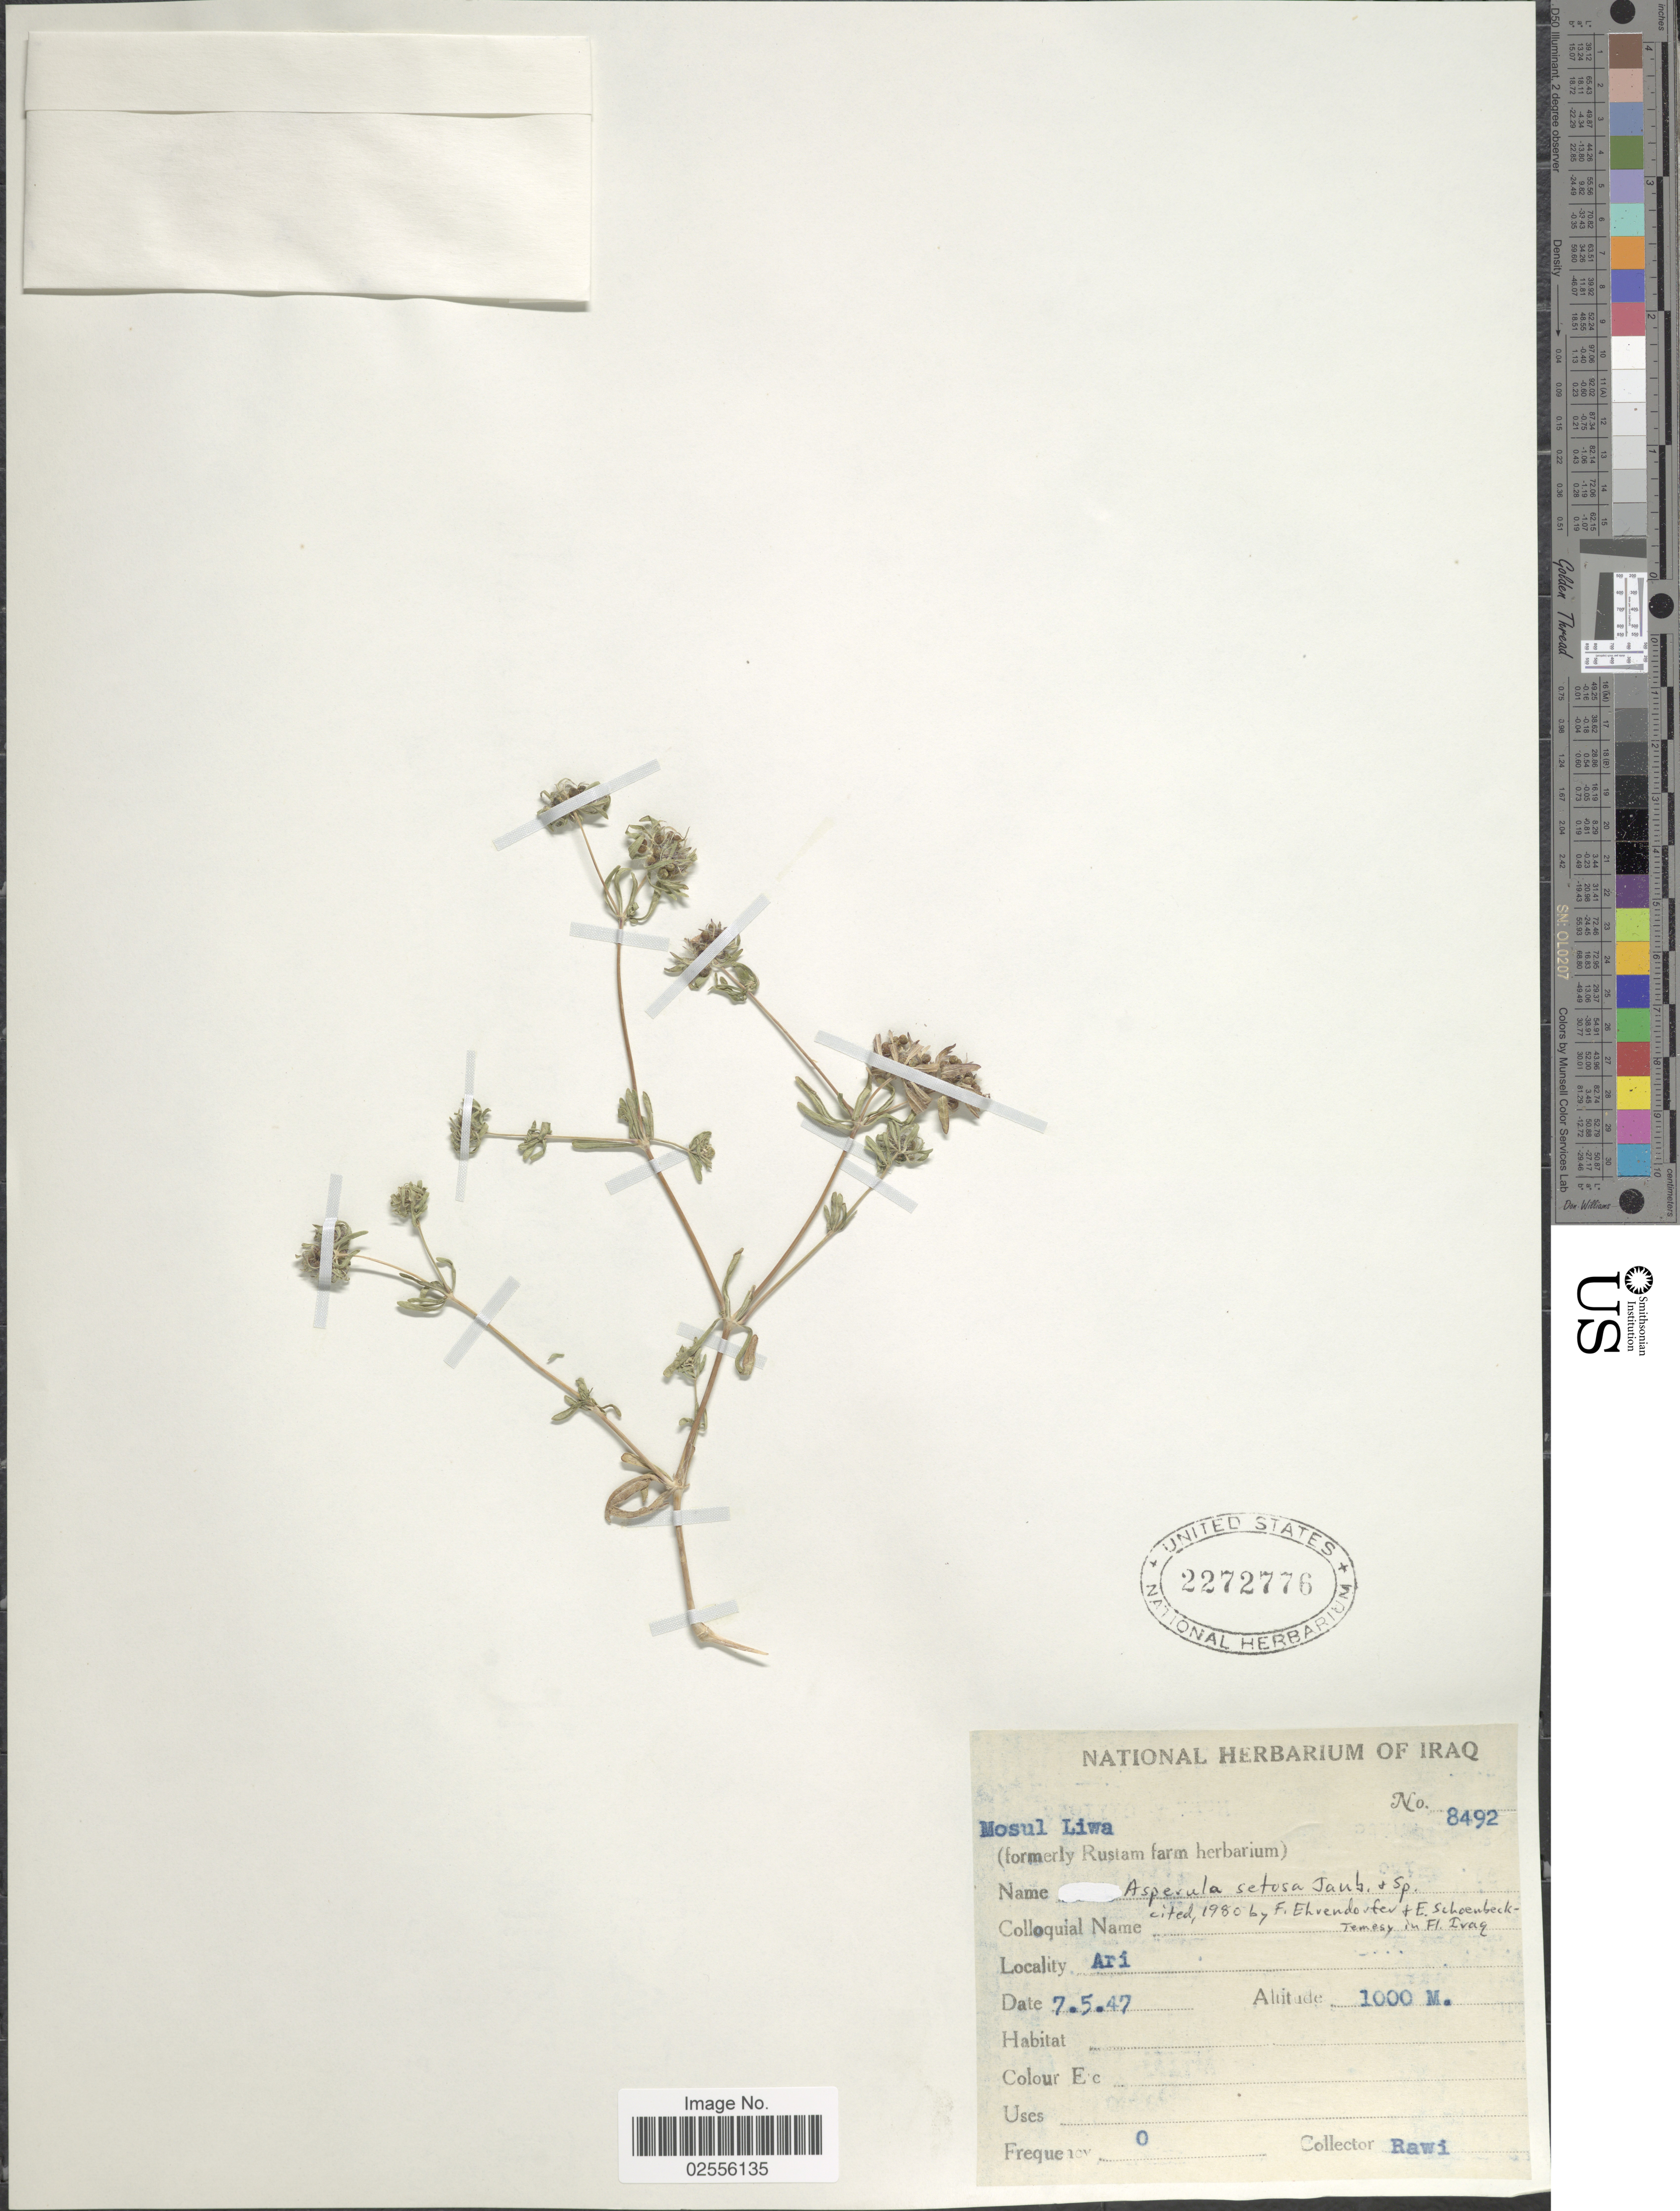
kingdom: Plantae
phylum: Tracheophyta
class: Magnoliopsida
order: Gentianales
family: Rubiaceae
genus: Asperula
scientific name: Asperula setosa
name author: Jaub. & Spach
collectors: -. Rawi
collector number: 8492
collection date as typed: Transcribed d/m/y: 7/5/47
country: Iraq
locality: Mosul Liwa, Ari.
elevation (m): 1000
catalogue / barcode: US 2272776